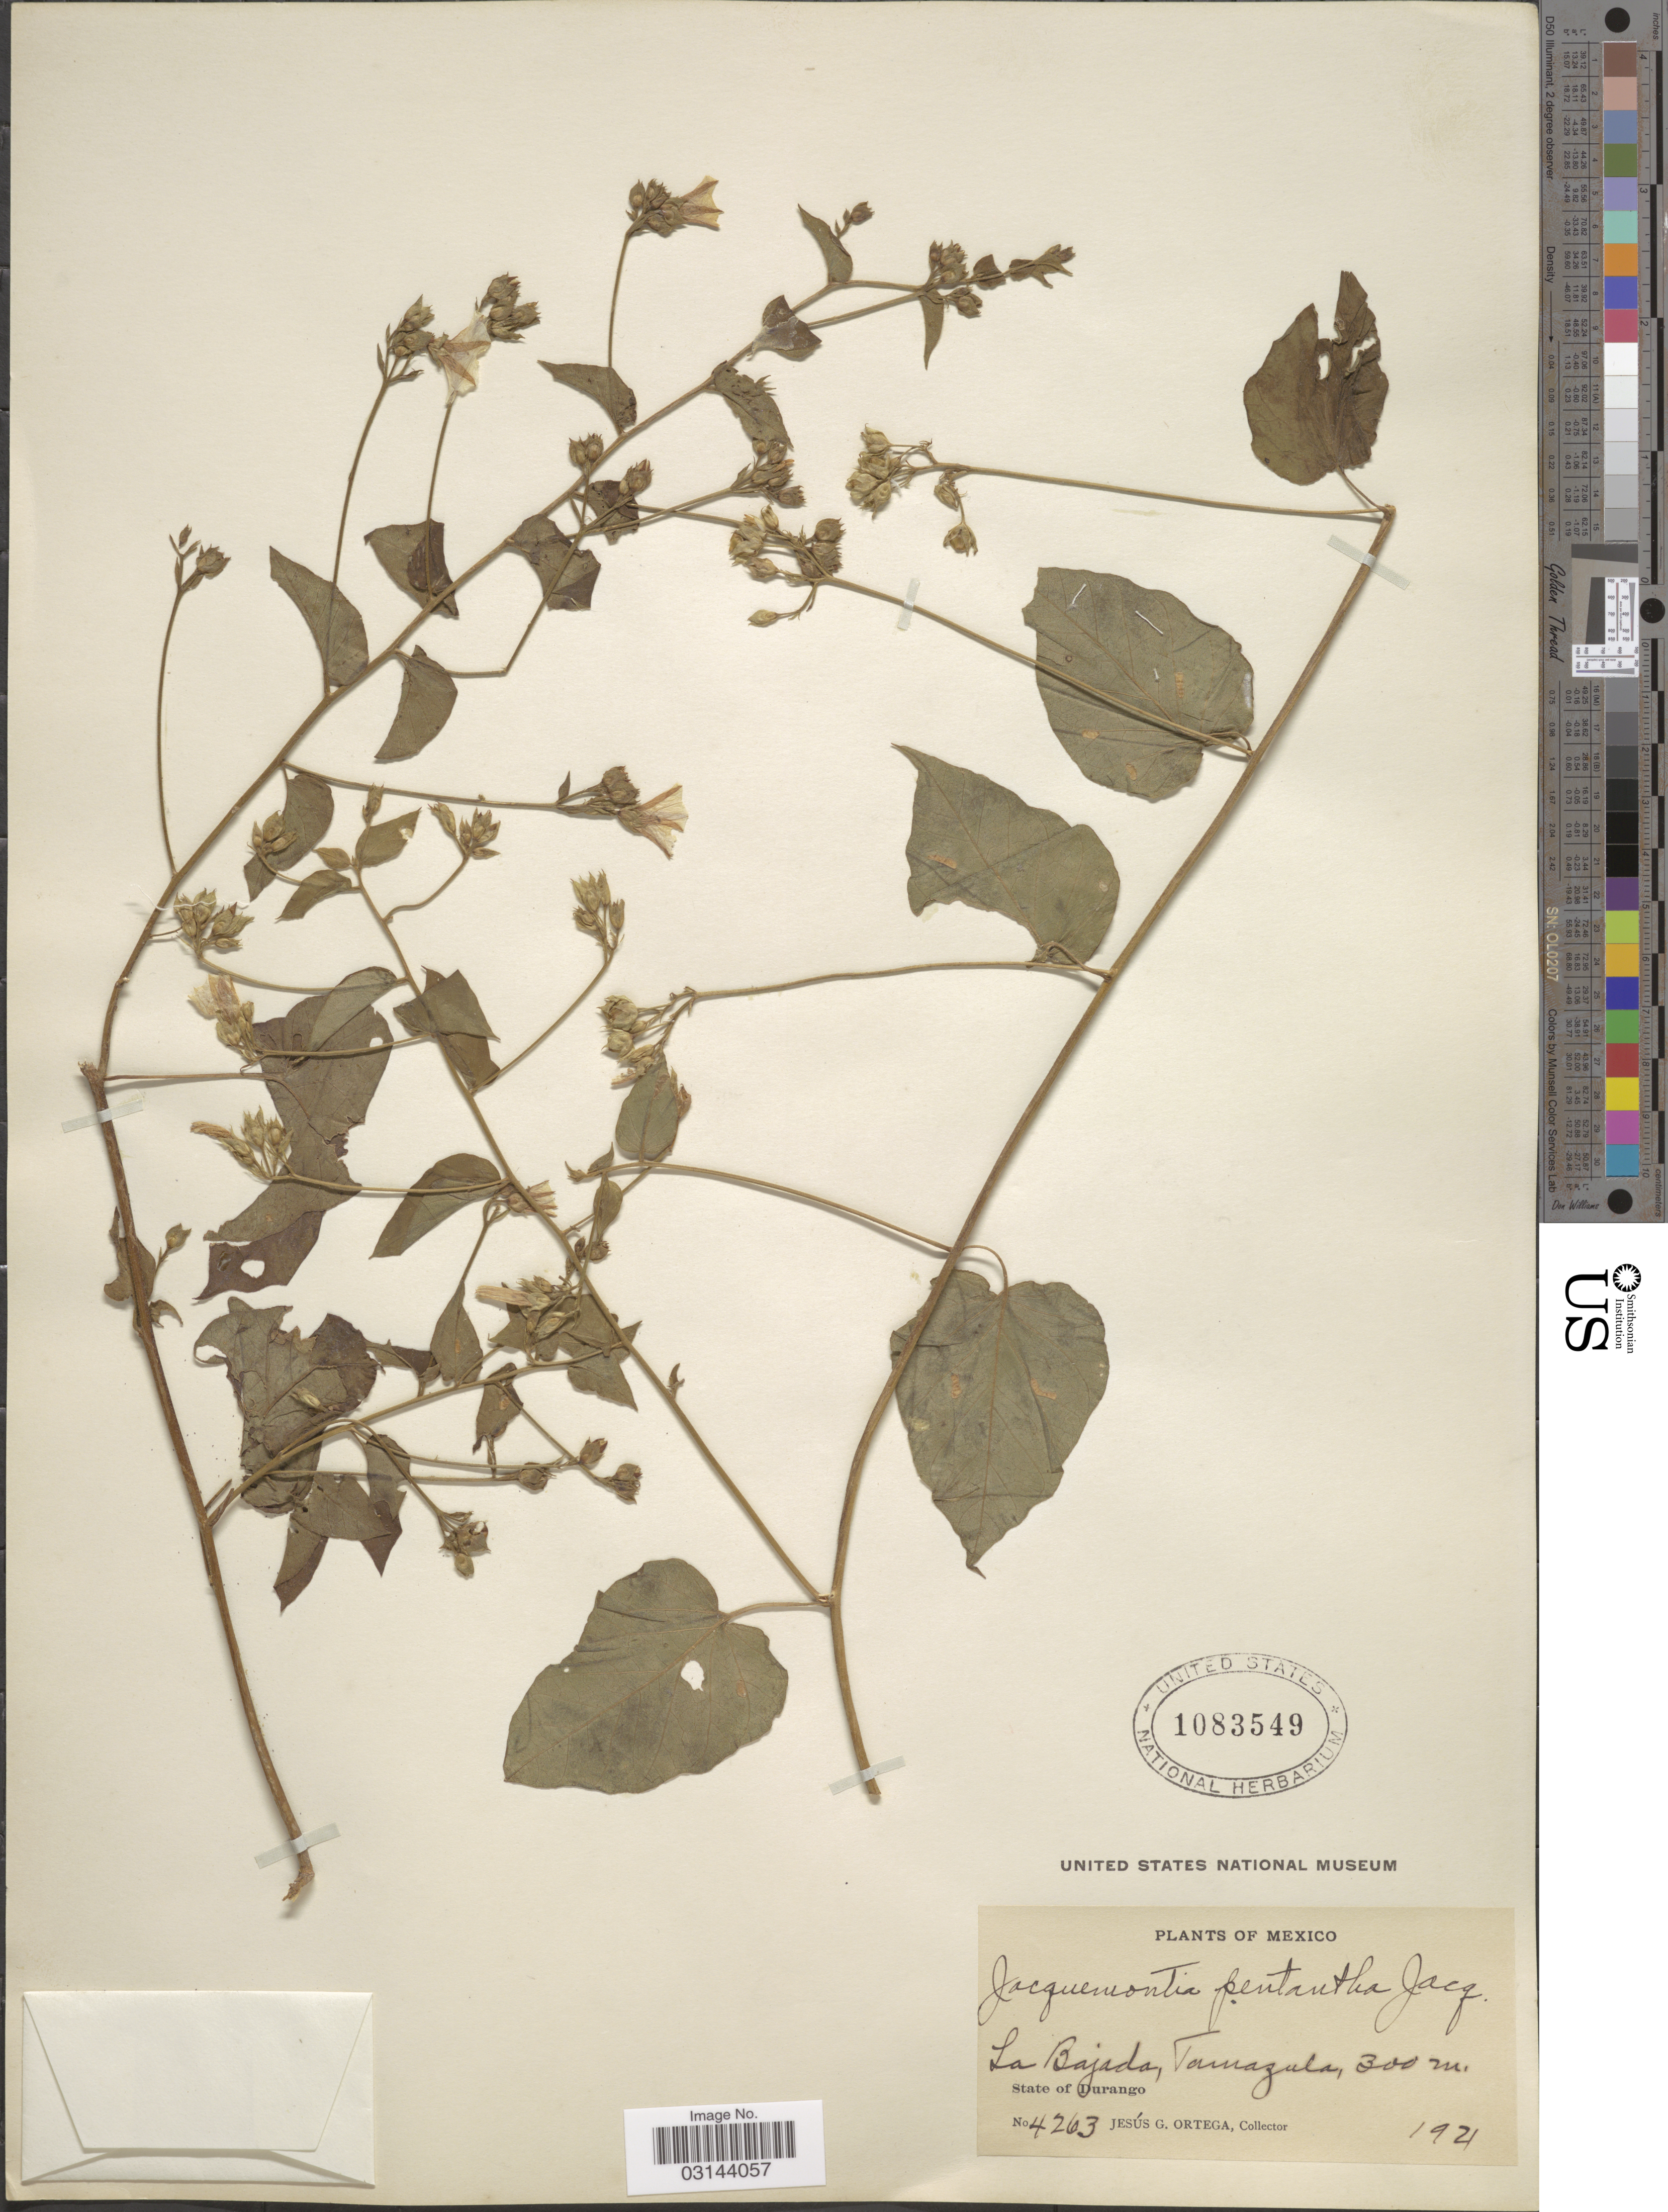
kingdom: Plantae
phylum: Tracheophyta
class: Magnoliopsida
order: Solanales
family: Convolvulaceae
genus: Jacquemontia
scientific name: Jacquemontia pentanthos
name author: (Jacq.) G. Don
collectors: J. Ortega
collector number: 4263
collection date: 1921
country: Mexico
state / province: Durango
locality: La Bajada, Tamazula, State of Durango.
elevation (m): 300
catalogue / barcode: US 1083549